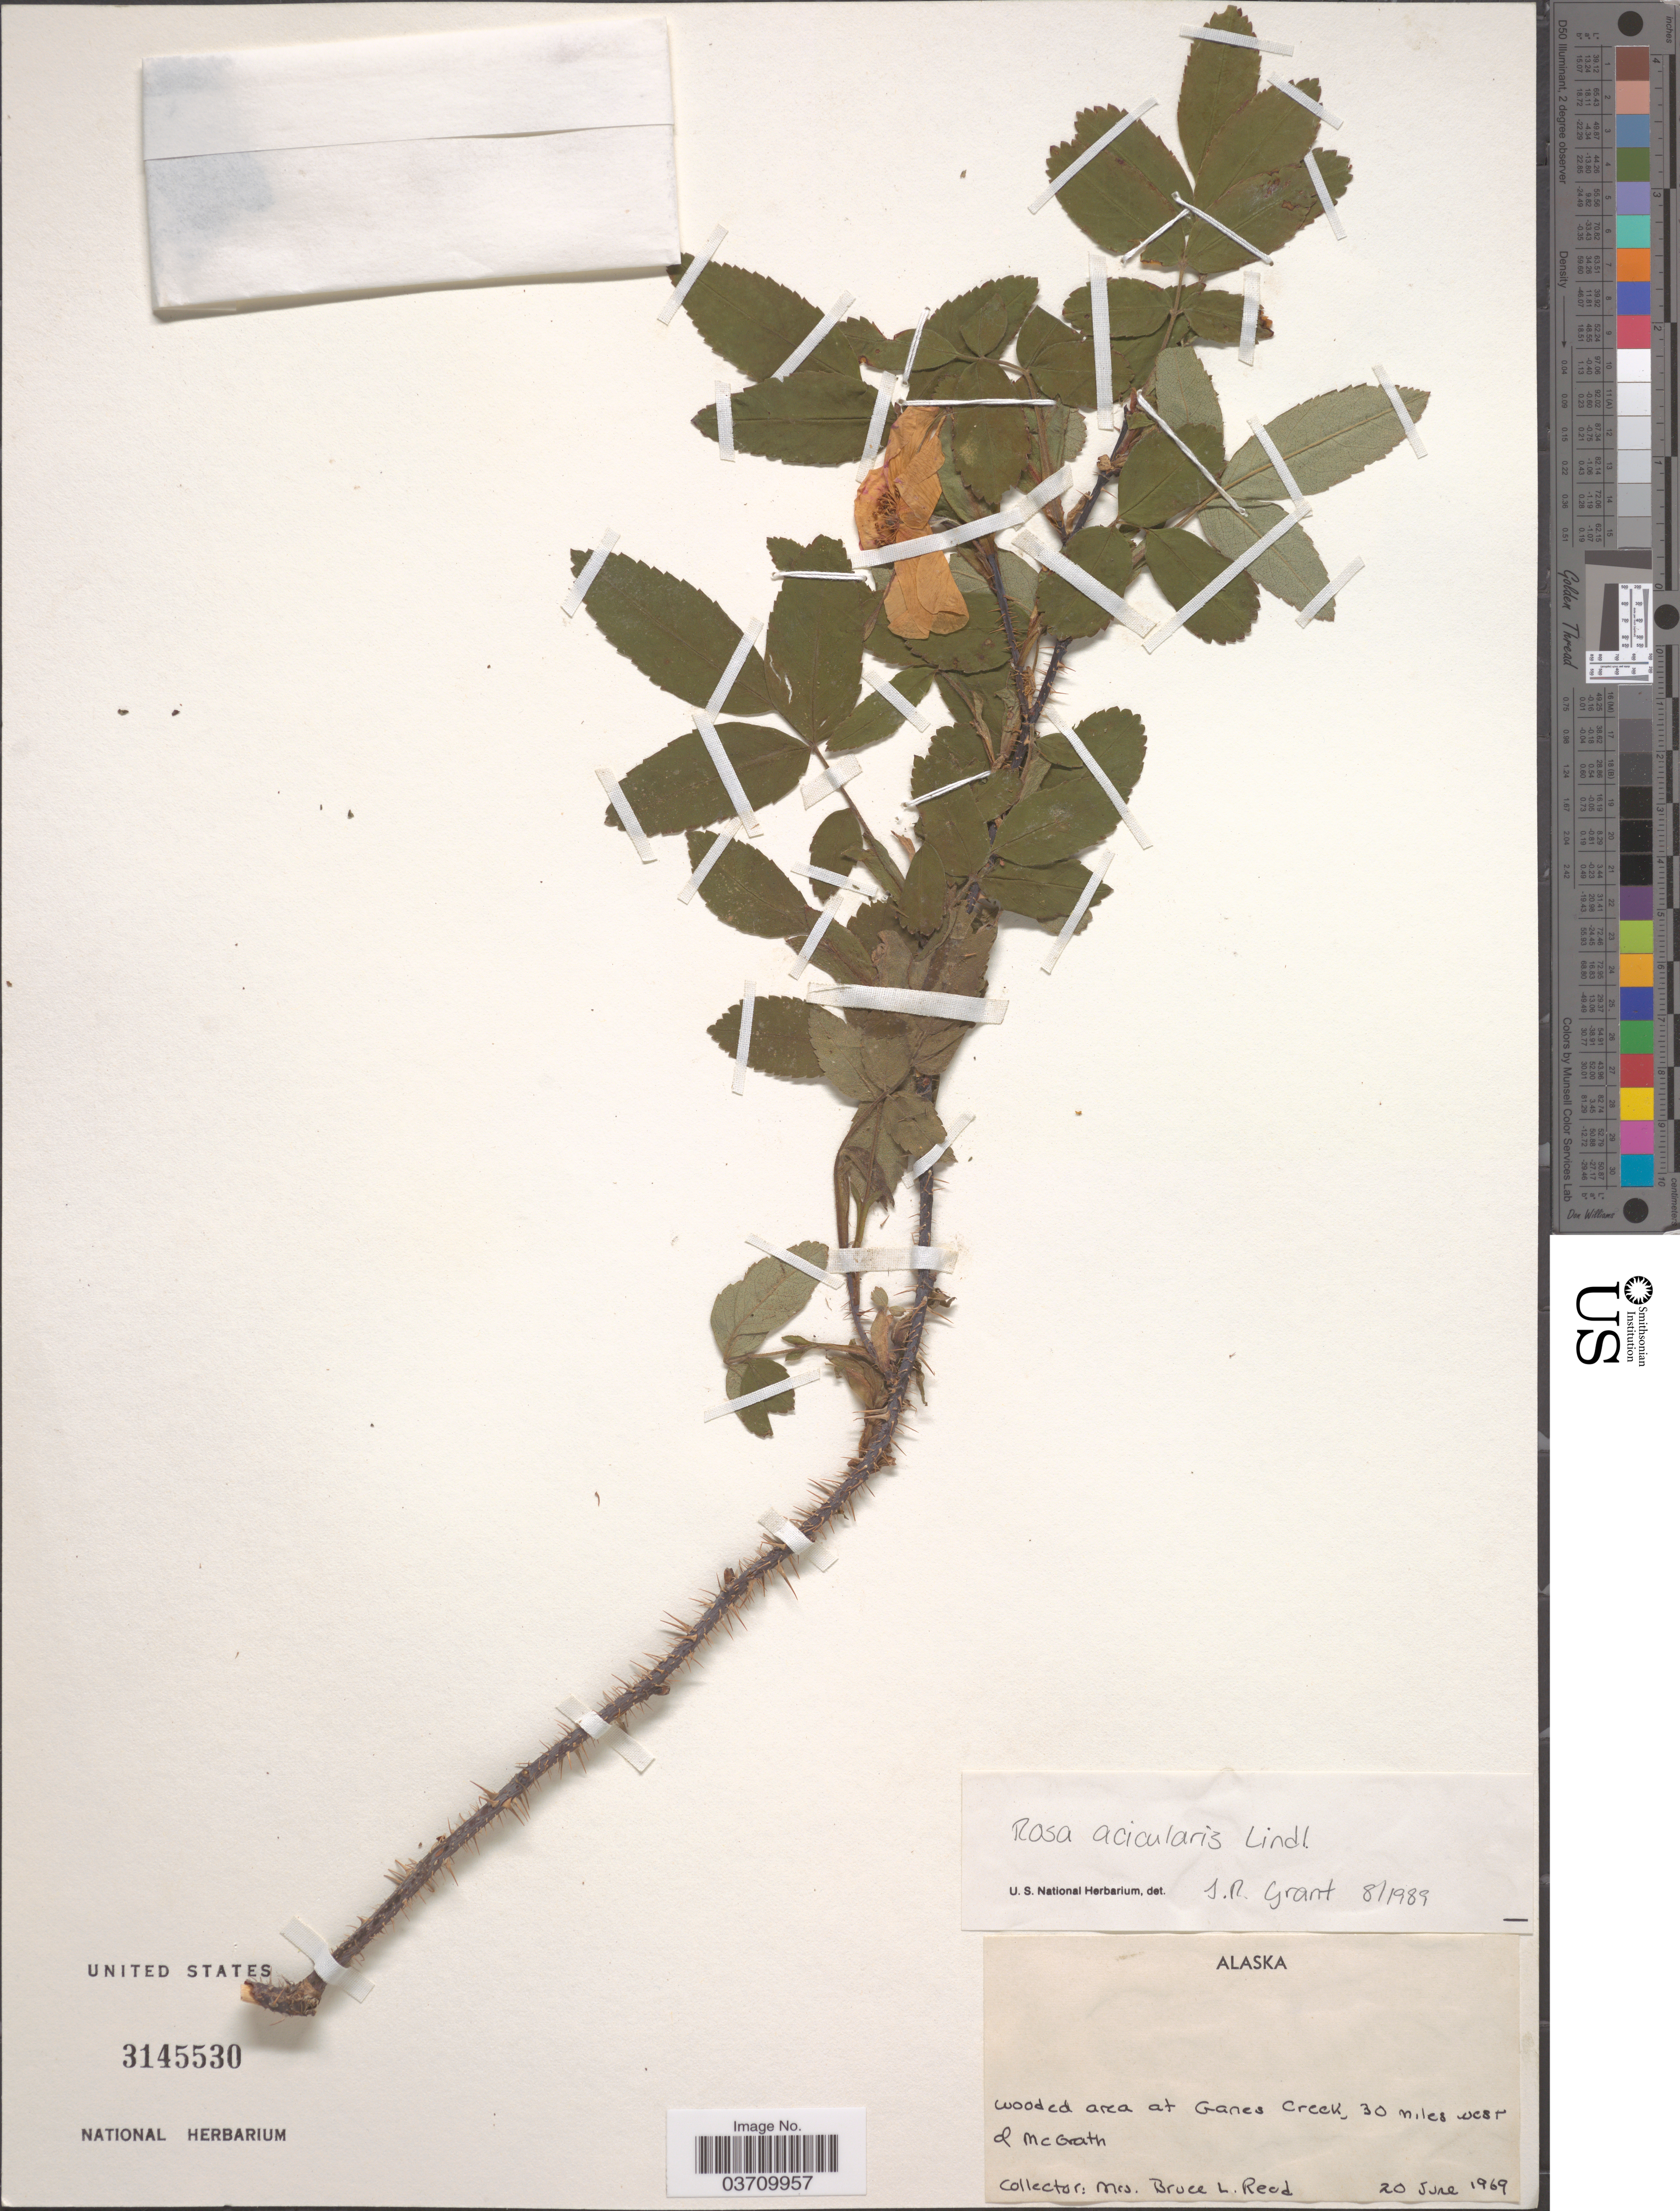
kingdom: Plantae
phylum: Tracheophyta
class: Magnoliopsida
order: Rosales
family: Rosaceae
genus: Rosa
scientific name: Rosa acicularis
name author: Lindl.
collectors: B. Reed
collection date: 1969-06-20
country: United States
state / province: Alaska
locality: Wooded area at Ganes Creek, 30 miles west of McGrath.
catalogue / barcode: US 3145530